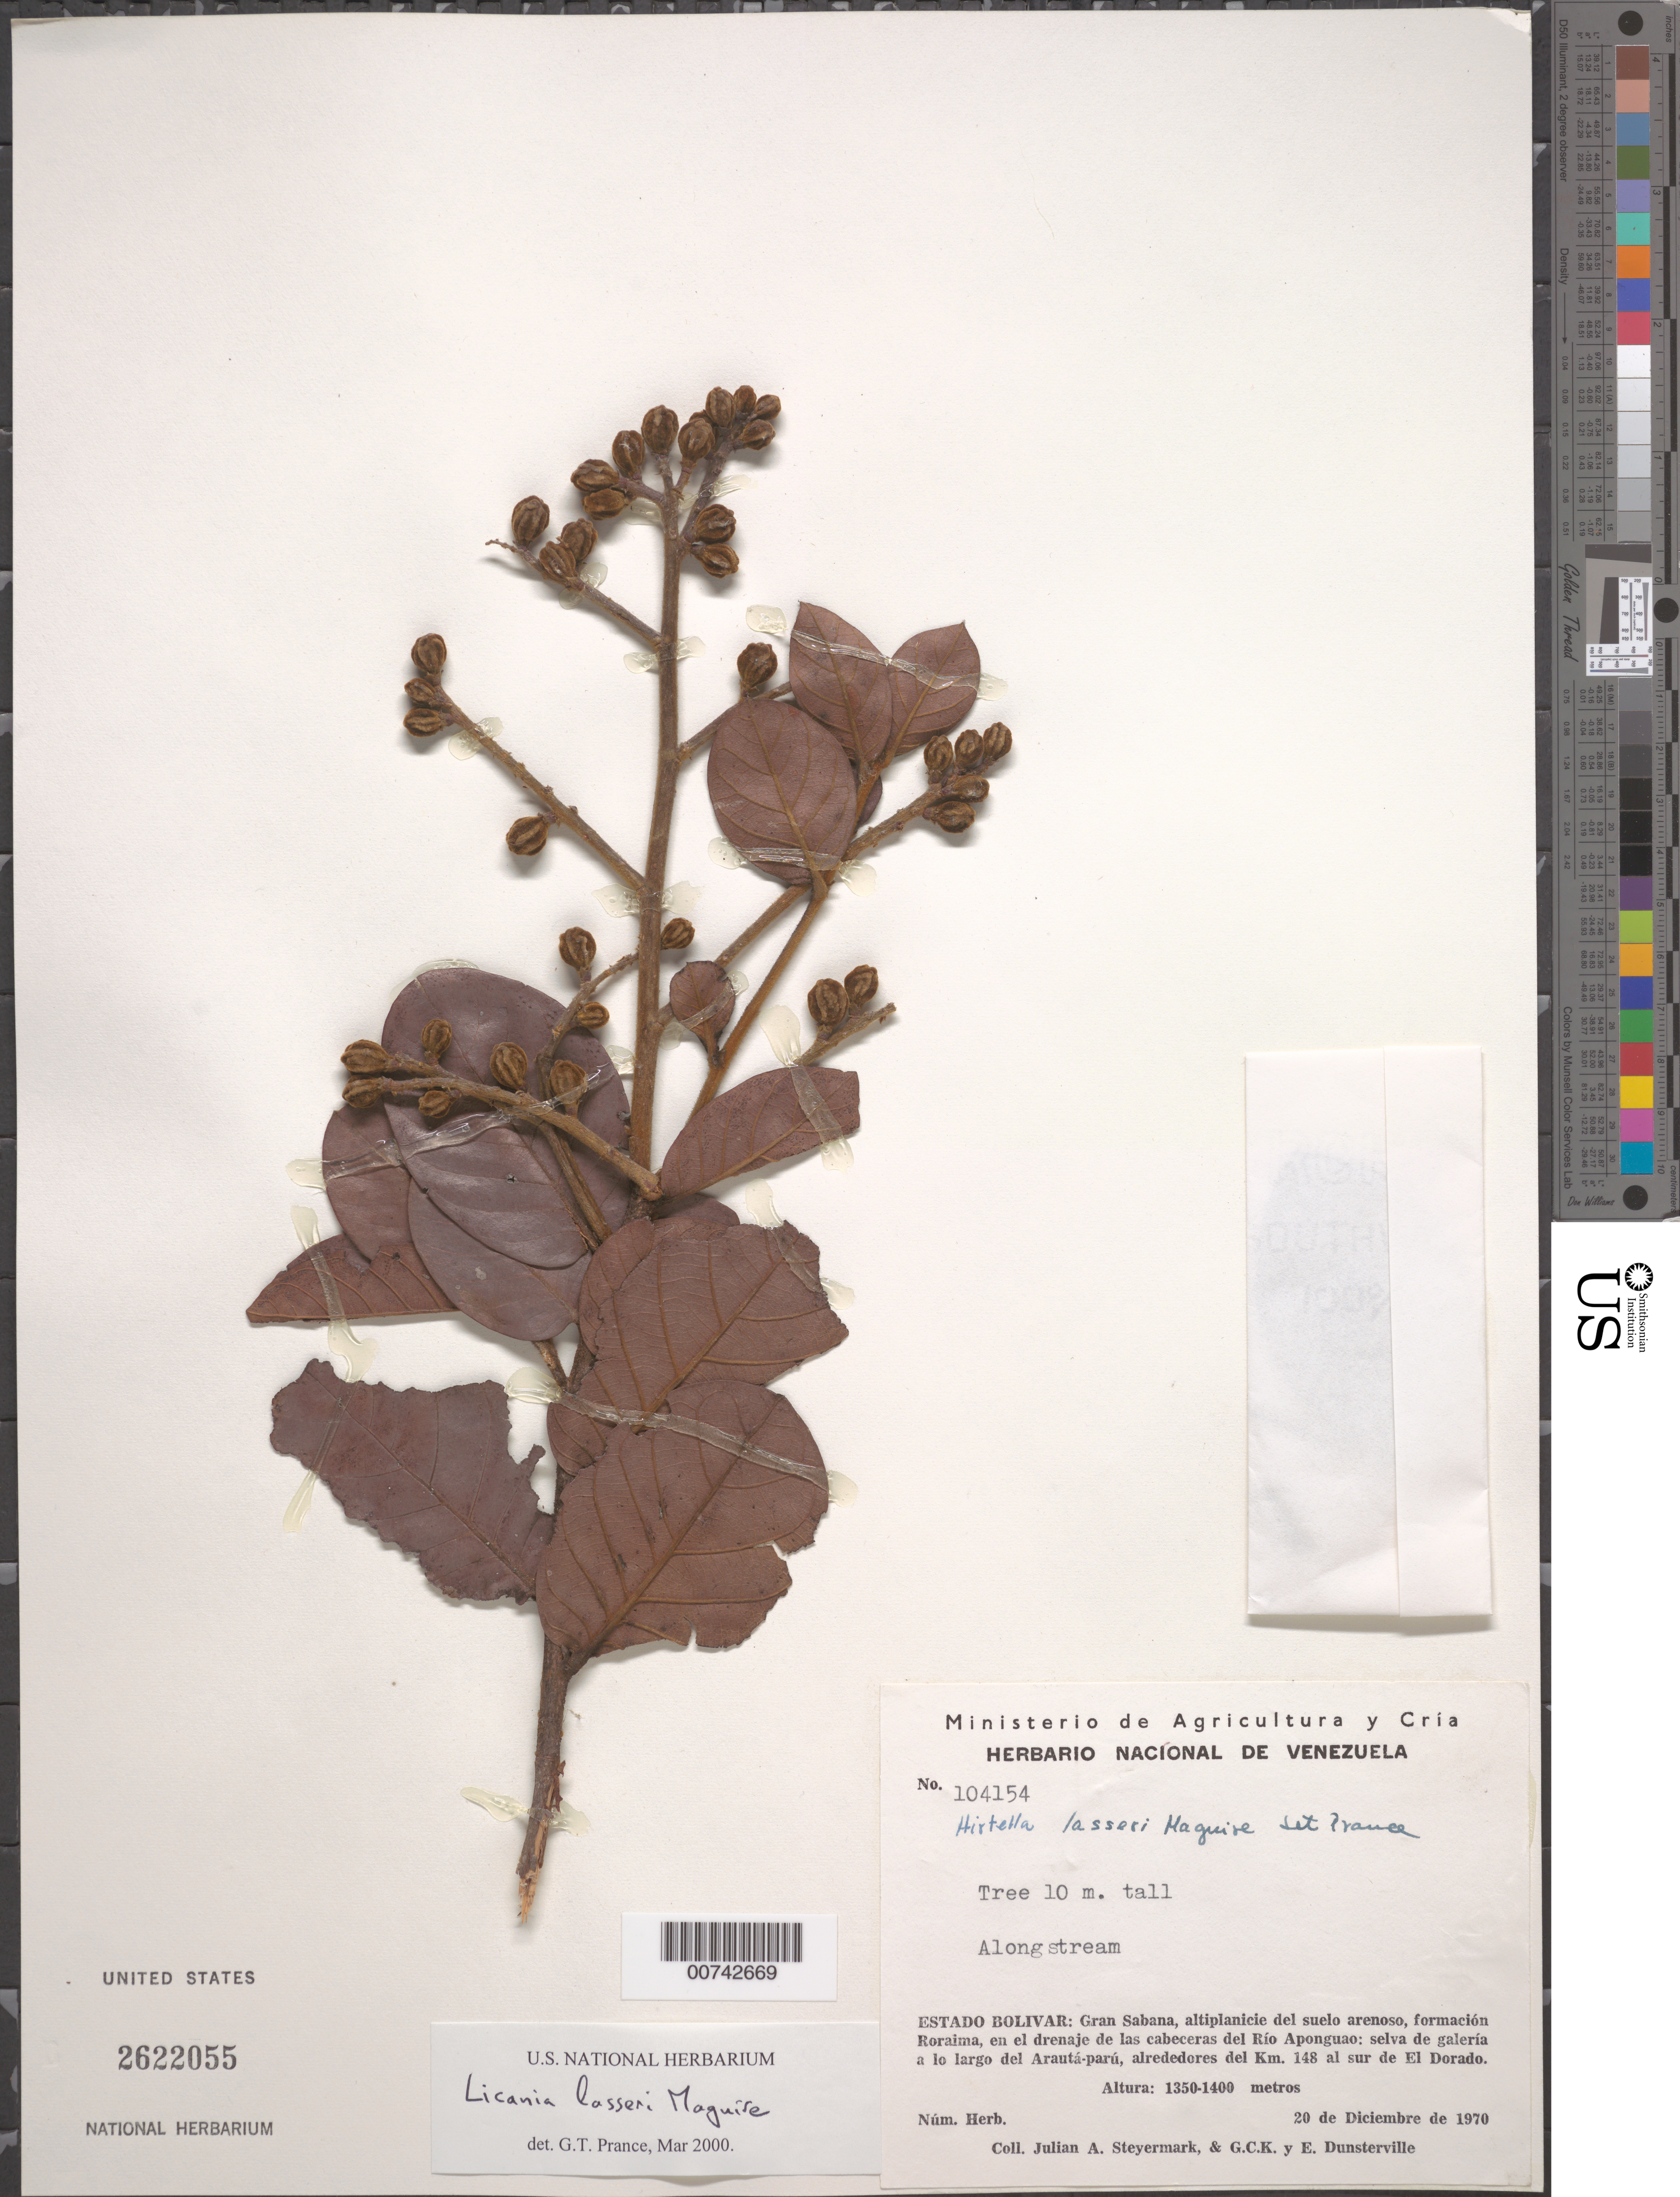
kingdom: Plantae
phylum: Tracheophyta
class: Magnoliopsida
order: Malpighiales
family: Chrysobalanaceae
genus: Hymenopus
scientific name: Hymenopus lasseri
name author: (Maguire) Sothers & Prance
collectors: J. Steyermark, G. C. K. Dunsterville & E. Dunsterville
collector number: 104154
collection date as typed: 20-Dec-70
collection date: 1970-12-20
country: Venezuela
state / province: Bolívar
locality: Gran Sabana, formacion Roraima, Río Aponguao; a lo largo del Arautá-parú, alrededores del km 148 al sur de El Dorado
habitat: Selva de galeria a lo largo del Arautá-parú, altiplanicie del suelo arenoso; along stream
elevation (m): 1350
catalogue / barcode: US 2622055